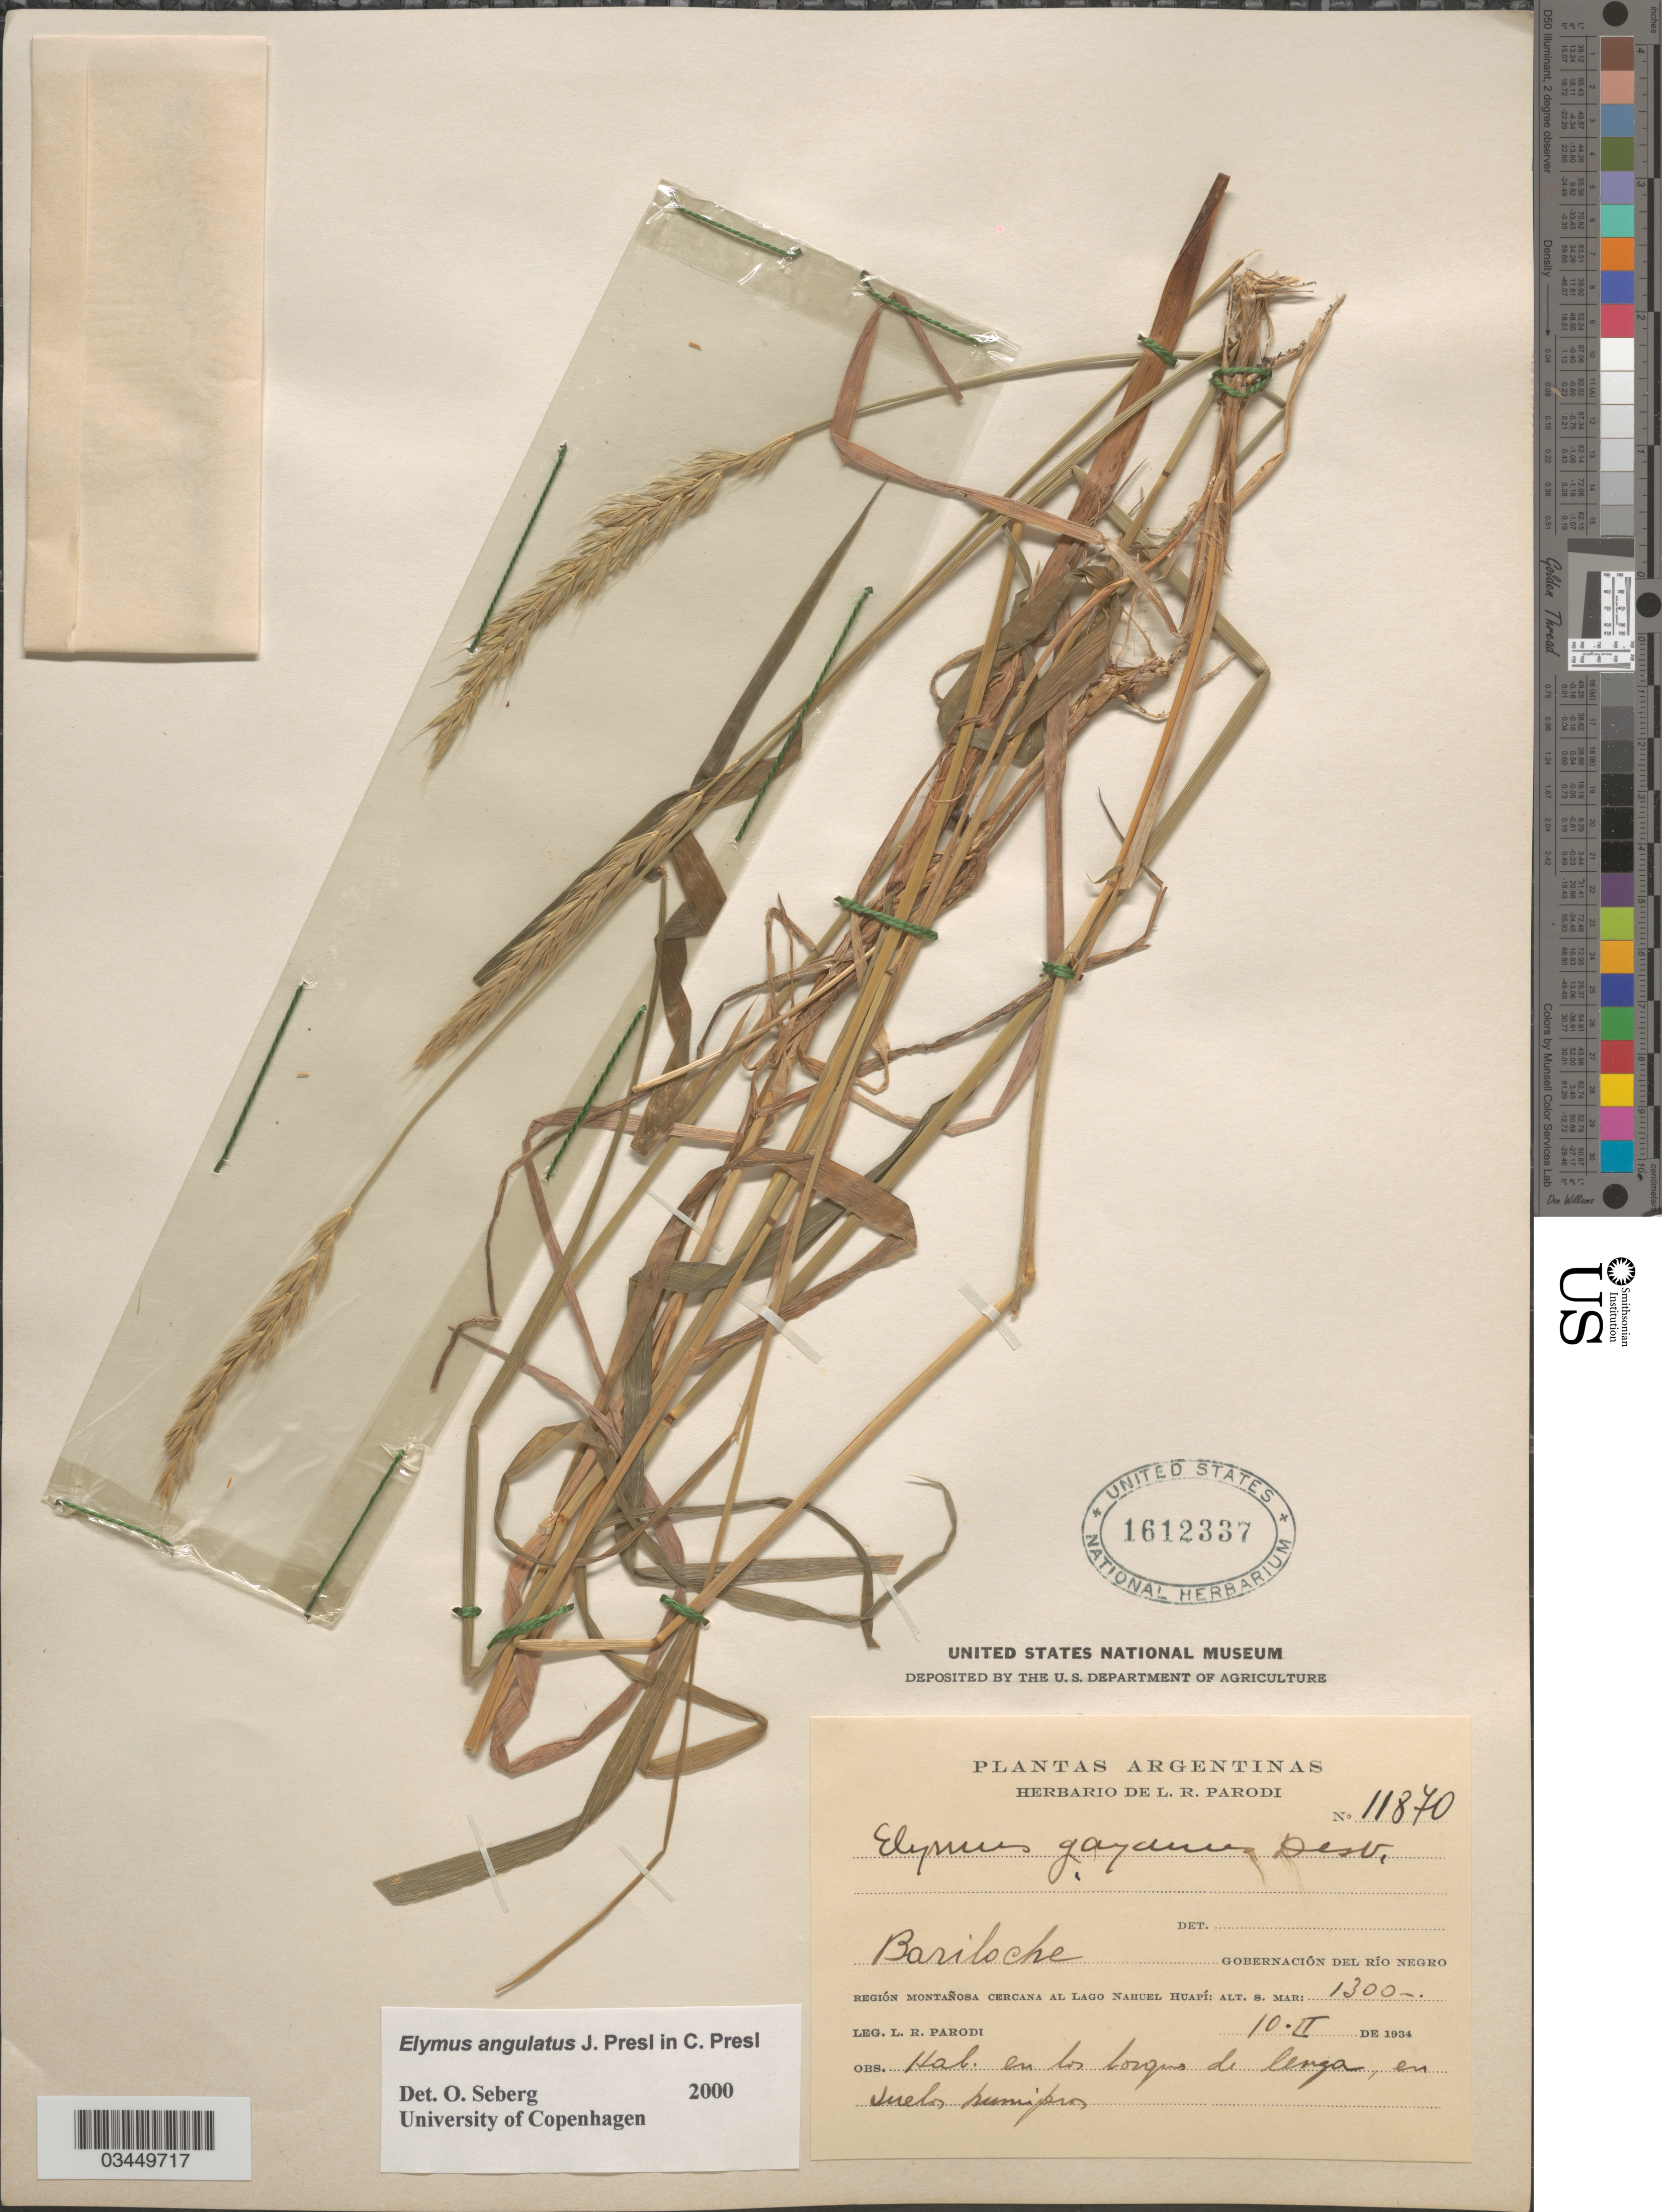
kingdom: Plantae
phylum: Tracheophyta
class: Liliopsida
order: Poales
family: Poaceae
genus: Elymus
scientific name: Elymus angulatus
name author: J. Presl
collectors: L. R. Parodi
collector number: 11870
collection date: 1934-02-10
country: Argentina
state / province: Rio Negro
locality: Bariloche. Gobernación del Río Negro. Región Montañosa cercana al Lago Nahuel Huapí.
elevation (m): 1300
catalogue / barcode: US 1612337